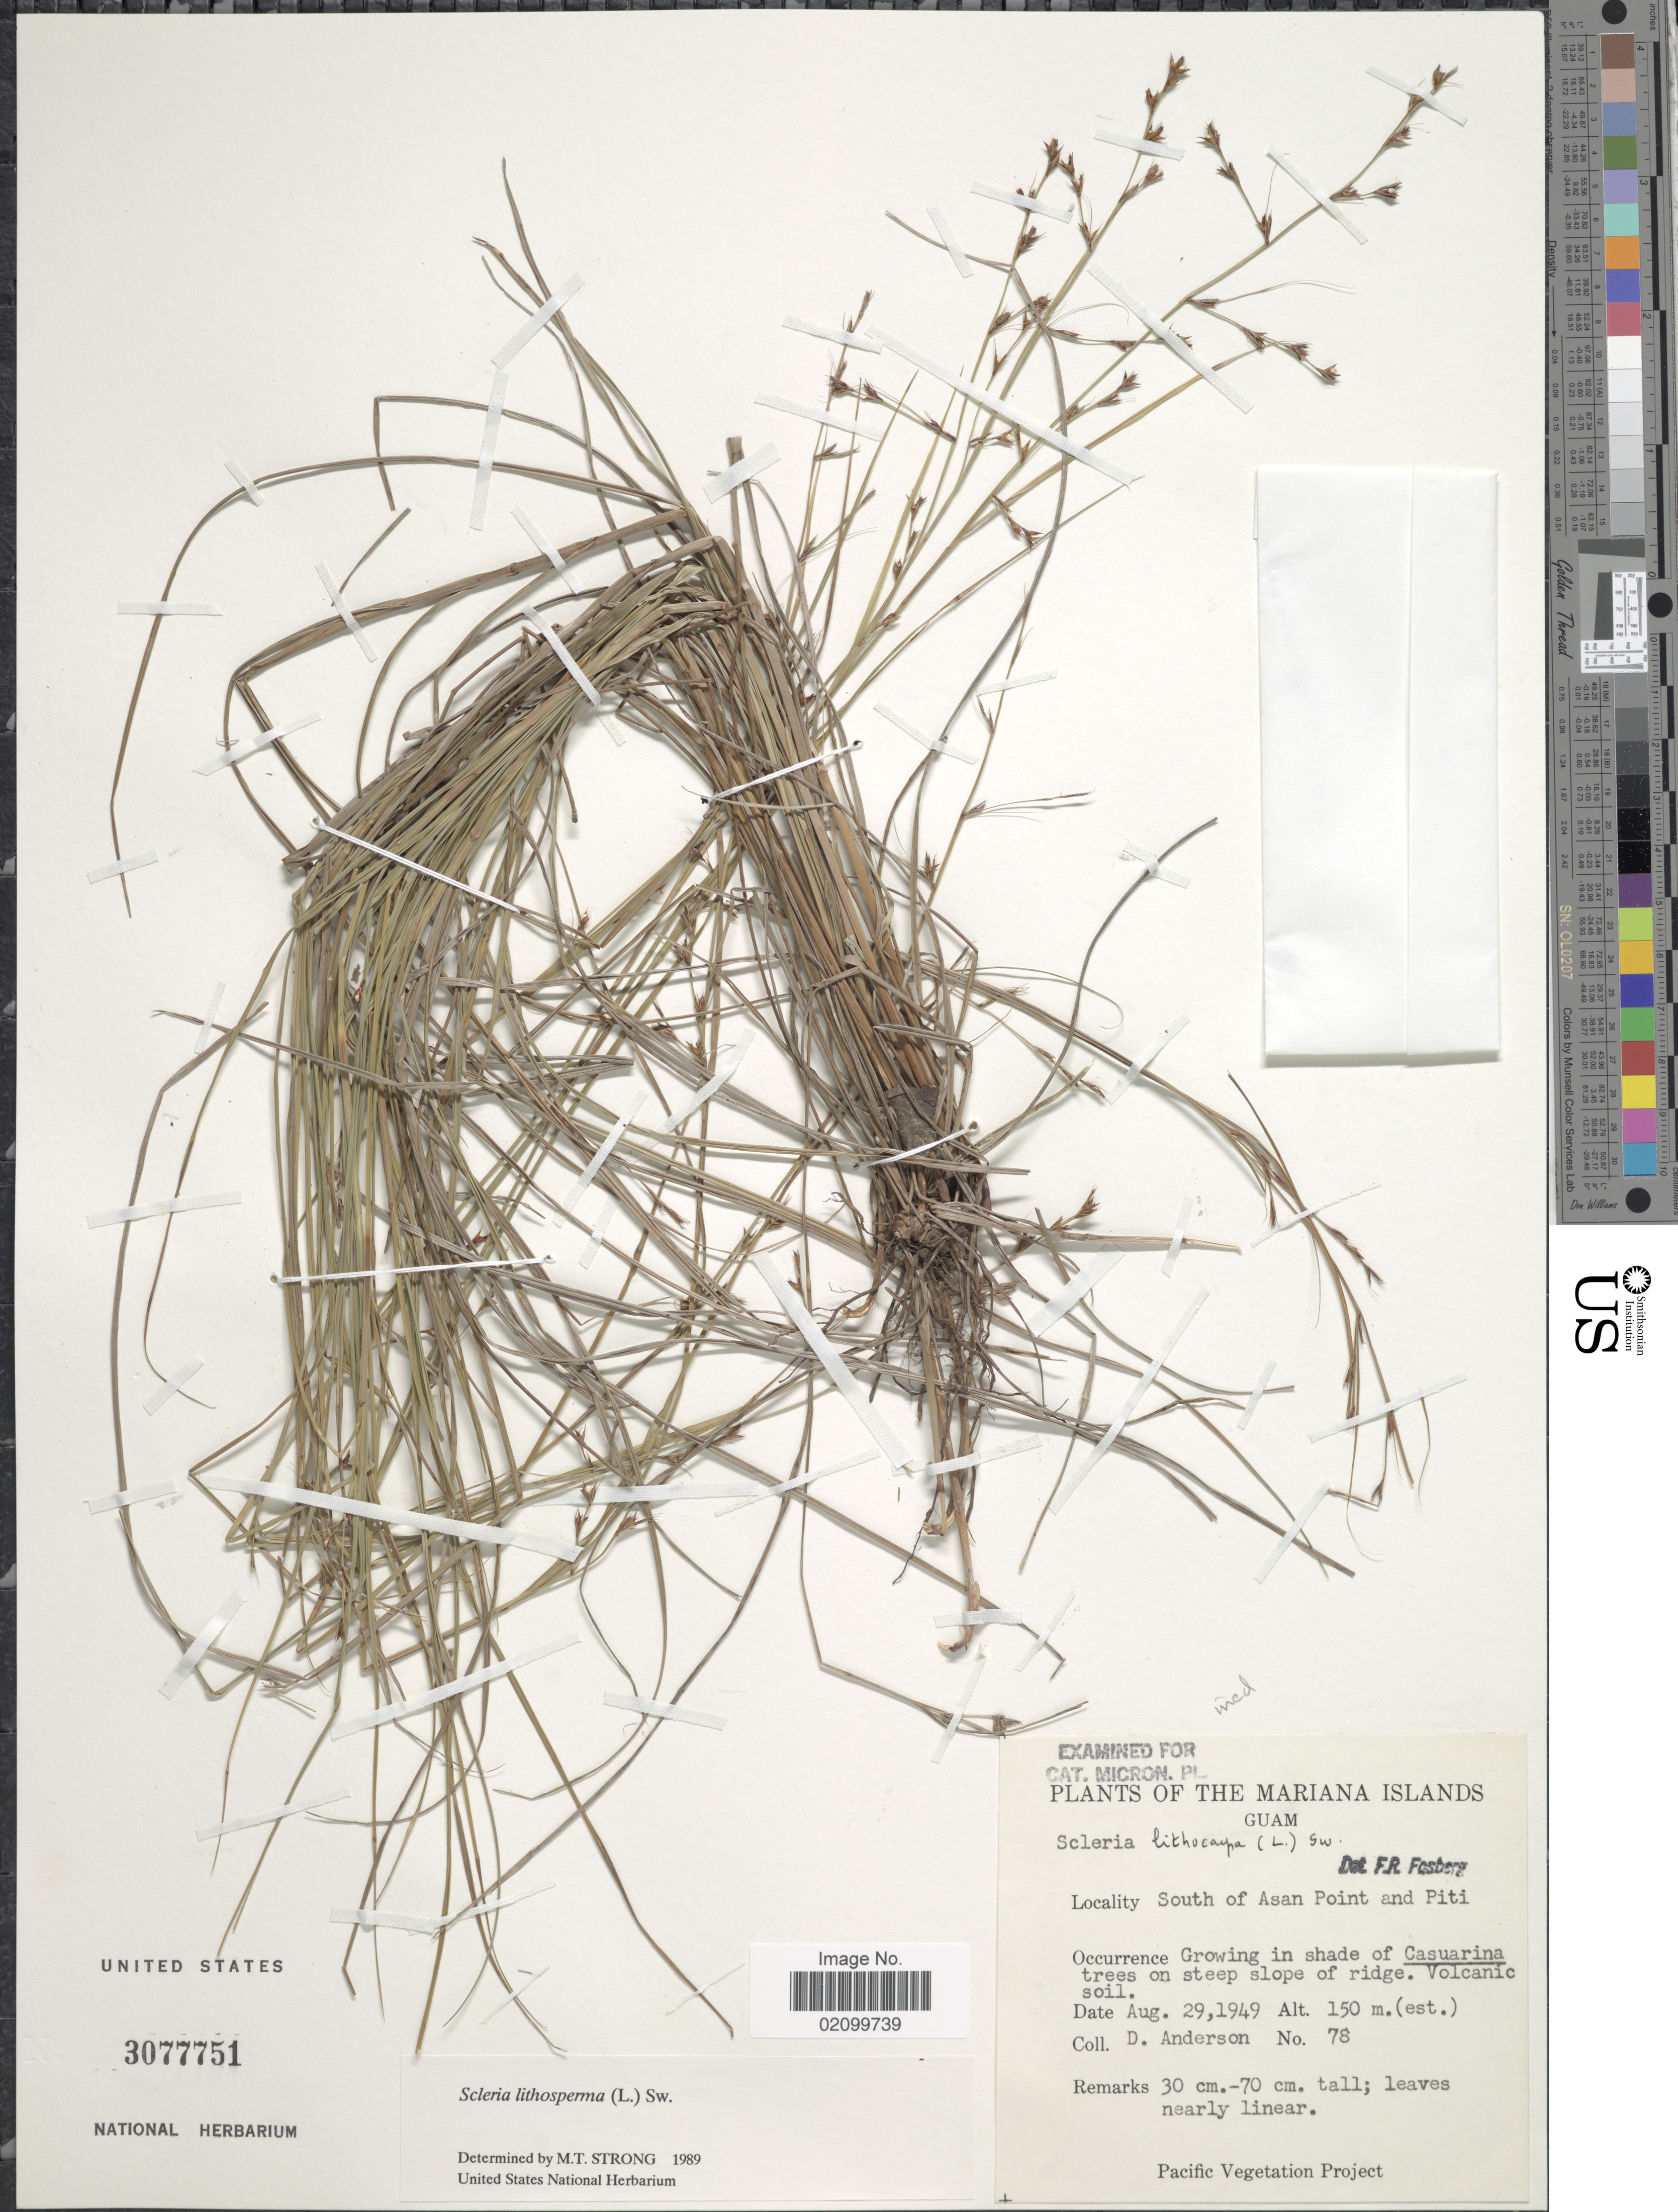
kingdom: Plantae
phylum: Tracheophyta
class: Liliopsida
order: Poales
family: Cyperaceae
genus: Scleria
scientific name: Scleria lithosperma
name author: (L.) Sw.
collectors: D. Anderson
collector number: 78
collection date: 1949-08-29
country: Guam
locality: Mariana Islands, Guam. South of Asan Point and Piti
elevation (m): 150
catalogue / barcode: US 3077751